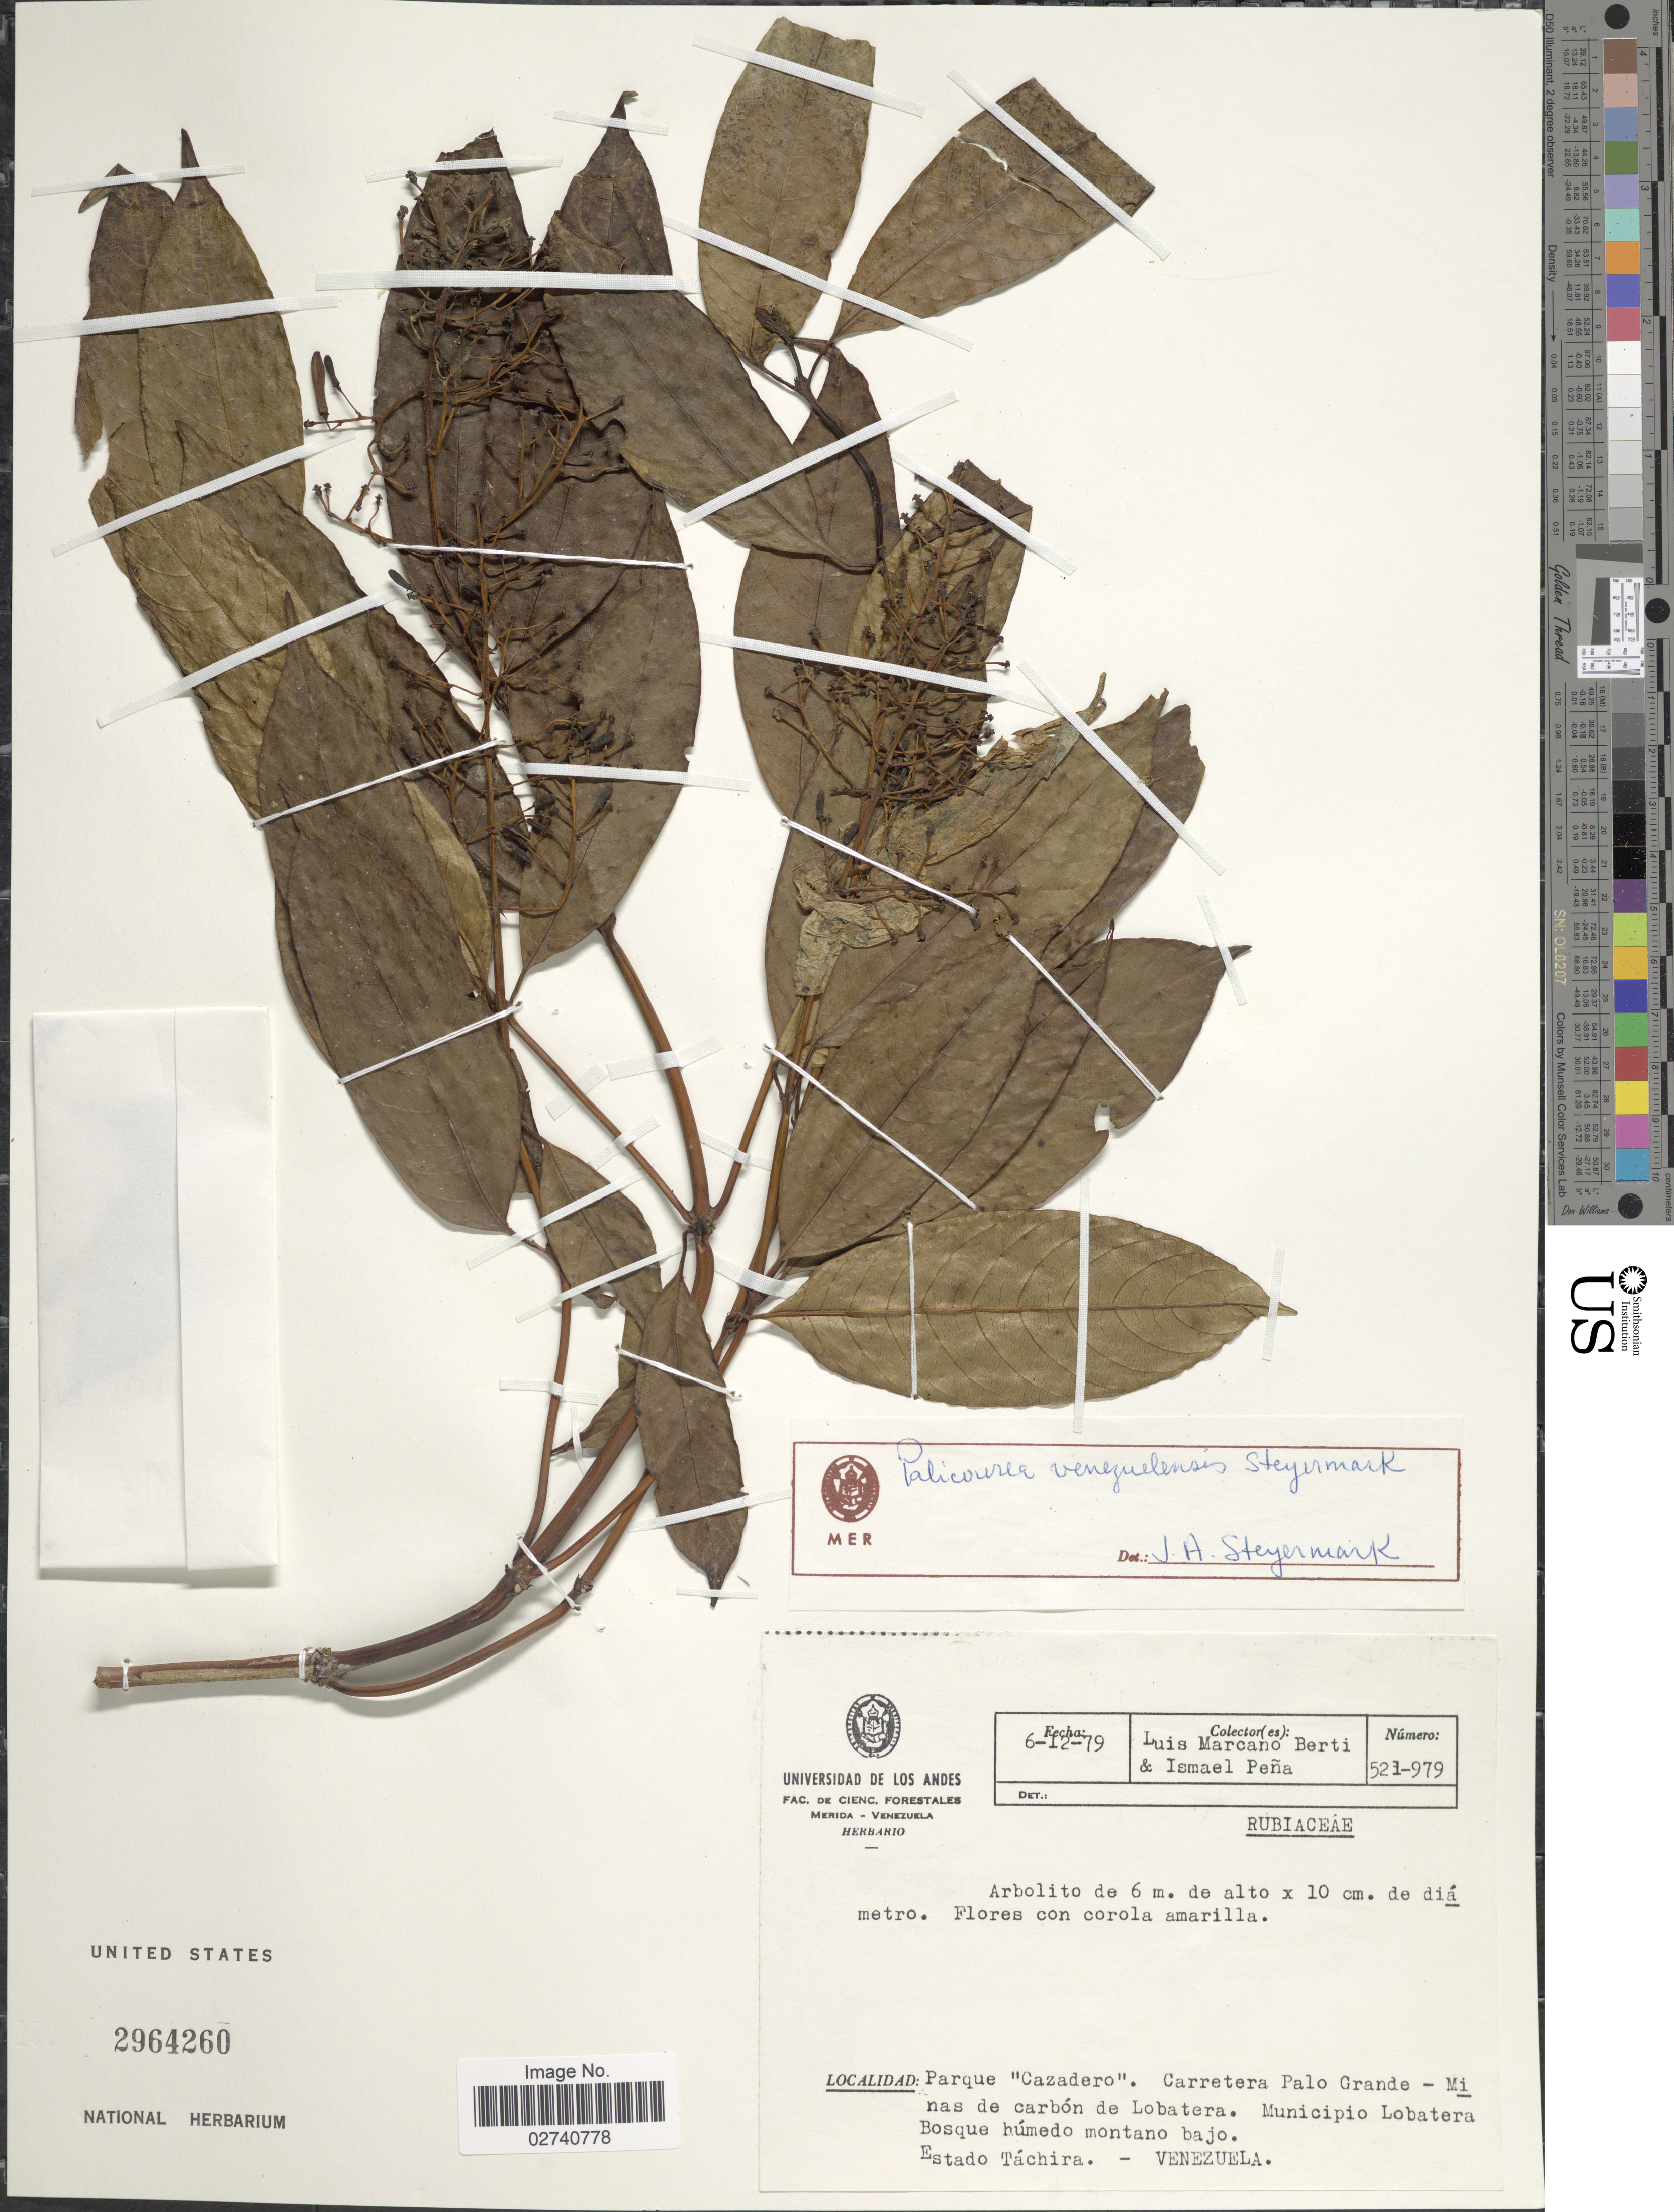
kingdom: Plantae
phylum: Tracheophyta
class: Magnoliopsida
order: Gentianales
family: Rubiaceae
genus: Palicourea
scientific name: Palicourea venezuelensis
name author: Steyerm.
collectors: L. Marcano-Berti & I. Pena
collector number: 521-979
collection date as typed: Transcribed d/m/y: 6/12/79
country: Venezuela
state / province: Tachira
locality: Paruqe "Cazadero" Carretera Palo Grande - Minas de carbon de Lobatera. Municipio Lobatera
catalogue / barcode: US 2964260